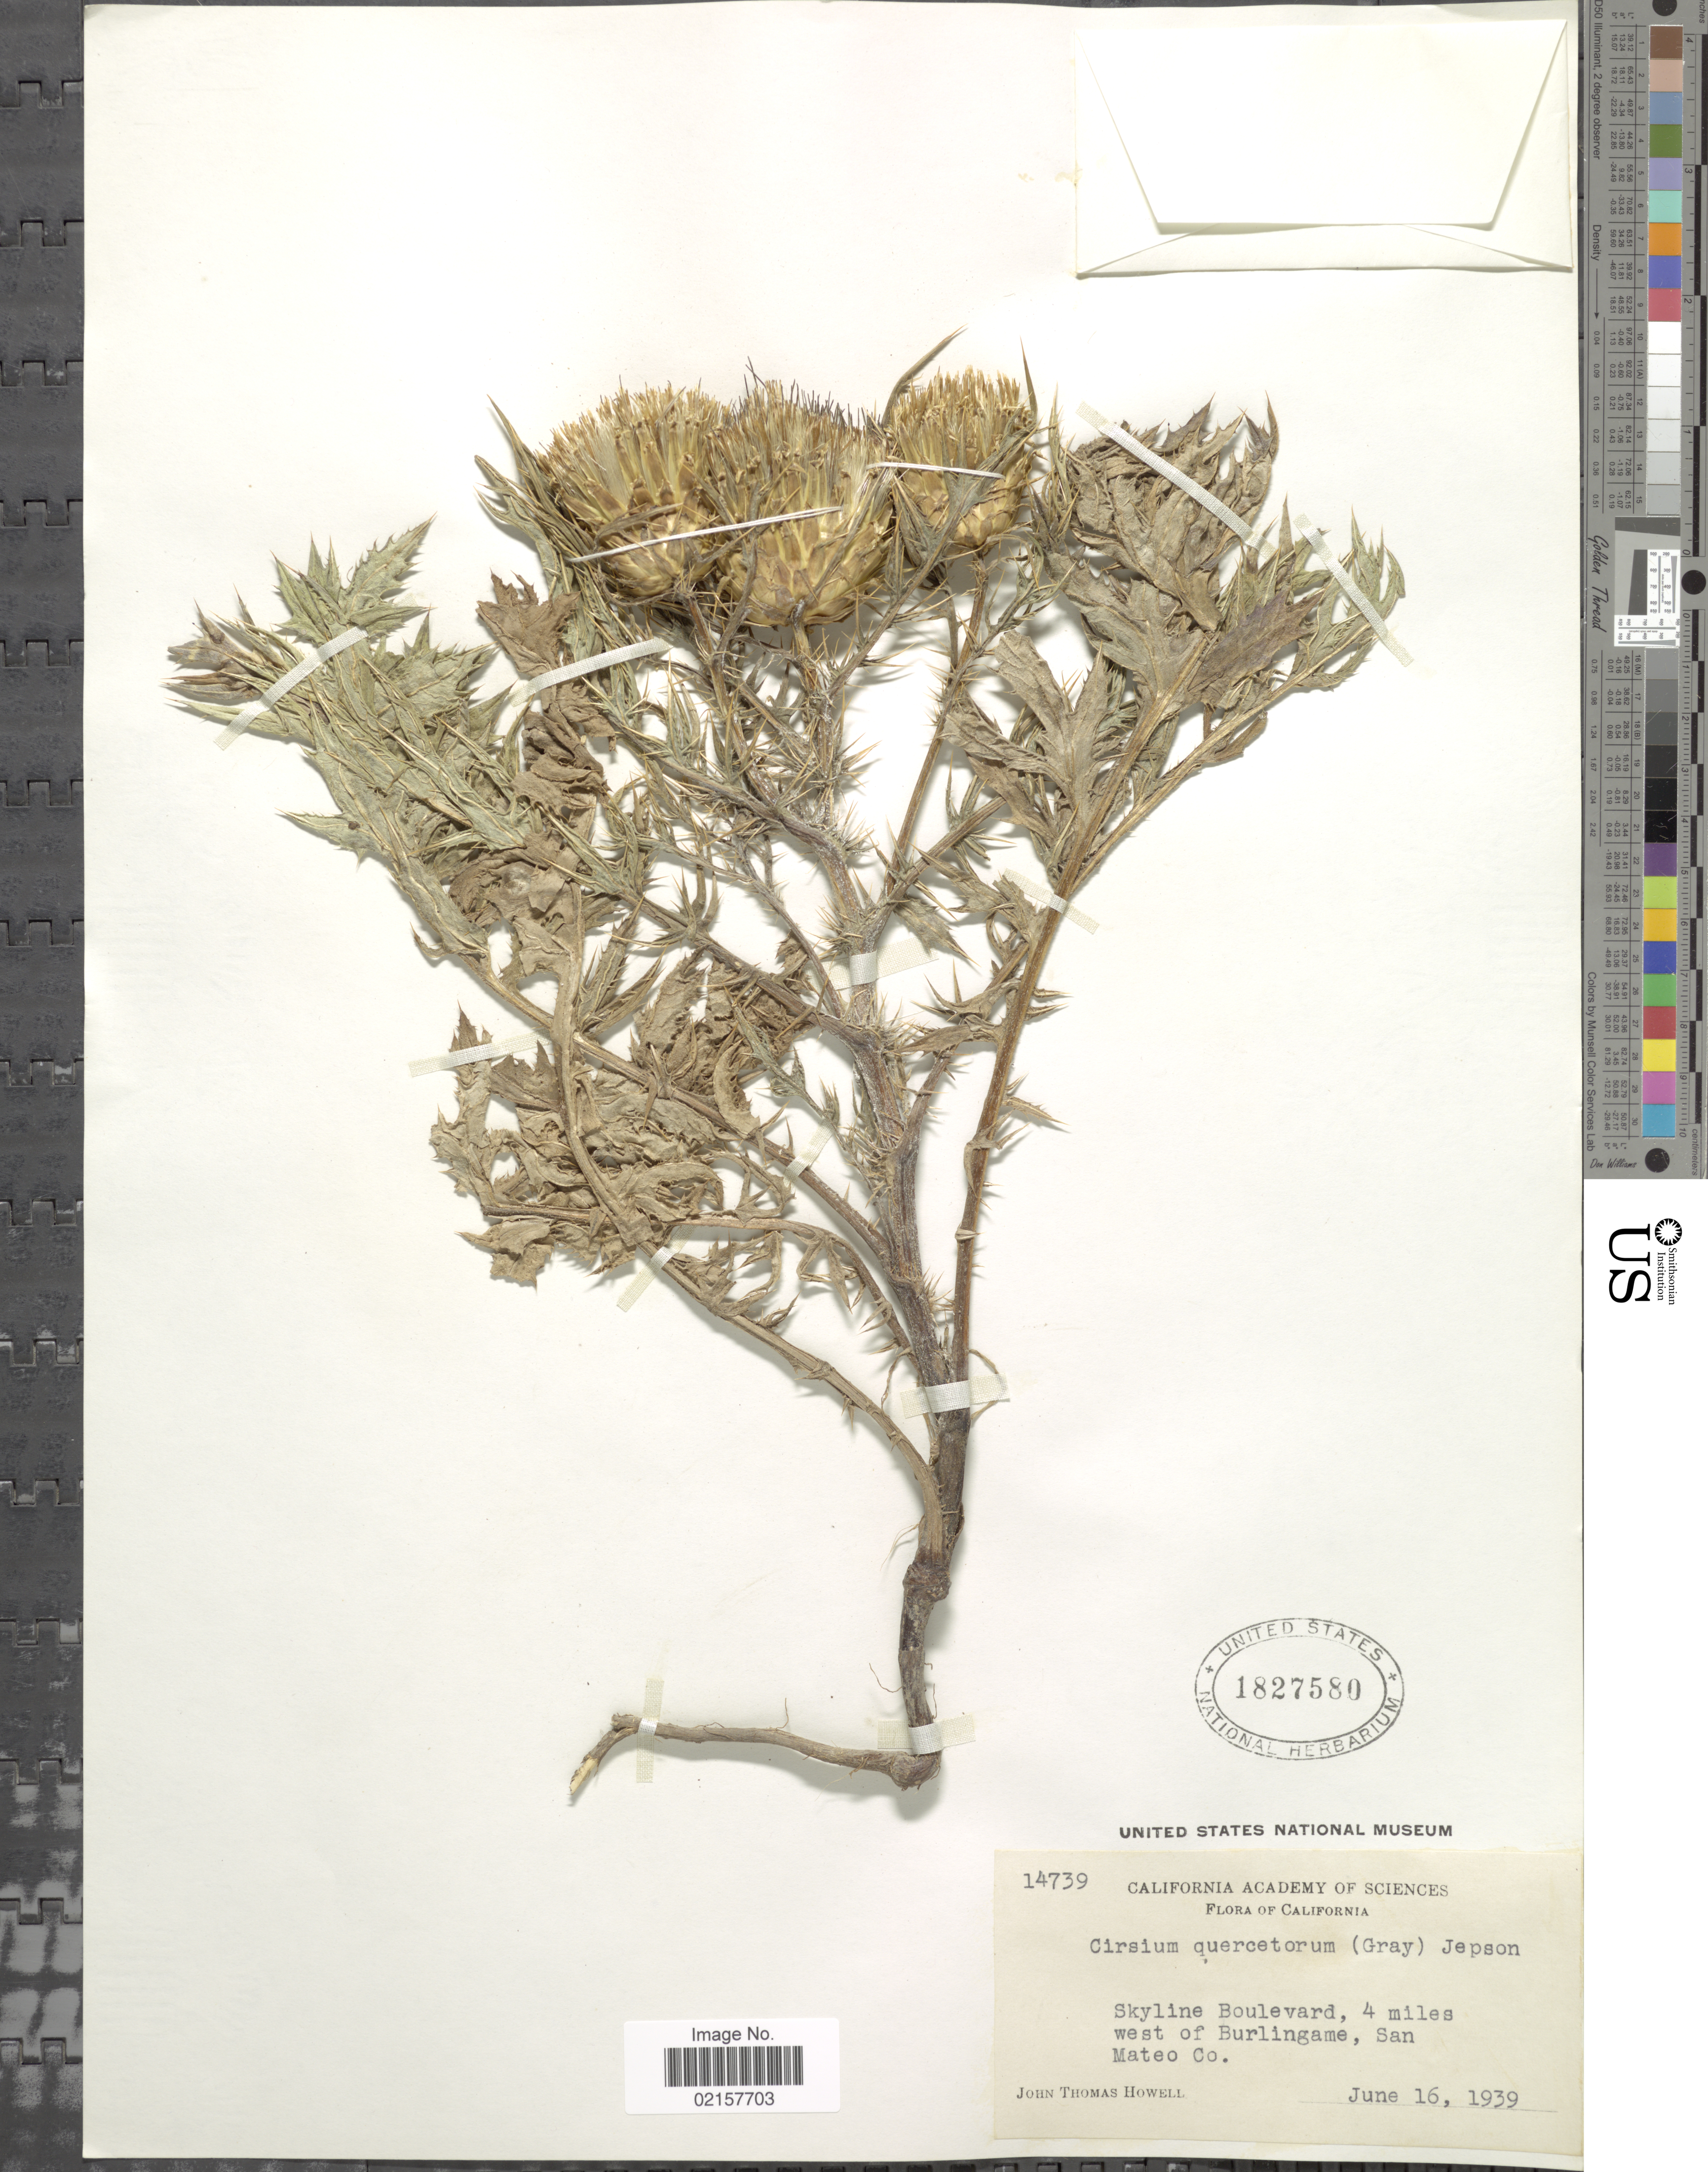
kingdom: Plantae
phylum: Tracheophyta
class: Magnoliopsida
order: Asterales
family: Asteraceae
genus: Cirsium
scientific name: Cirsium quercetorum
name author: (A. Gray) Jeps.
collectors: J. T. Howell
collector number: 14739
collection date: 1939-06-16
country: United States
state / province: California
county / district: San Mateo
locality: Skyline Boulevard, 4 miles west of Burlingame, San Mateo Co.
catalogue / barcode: US 1827580